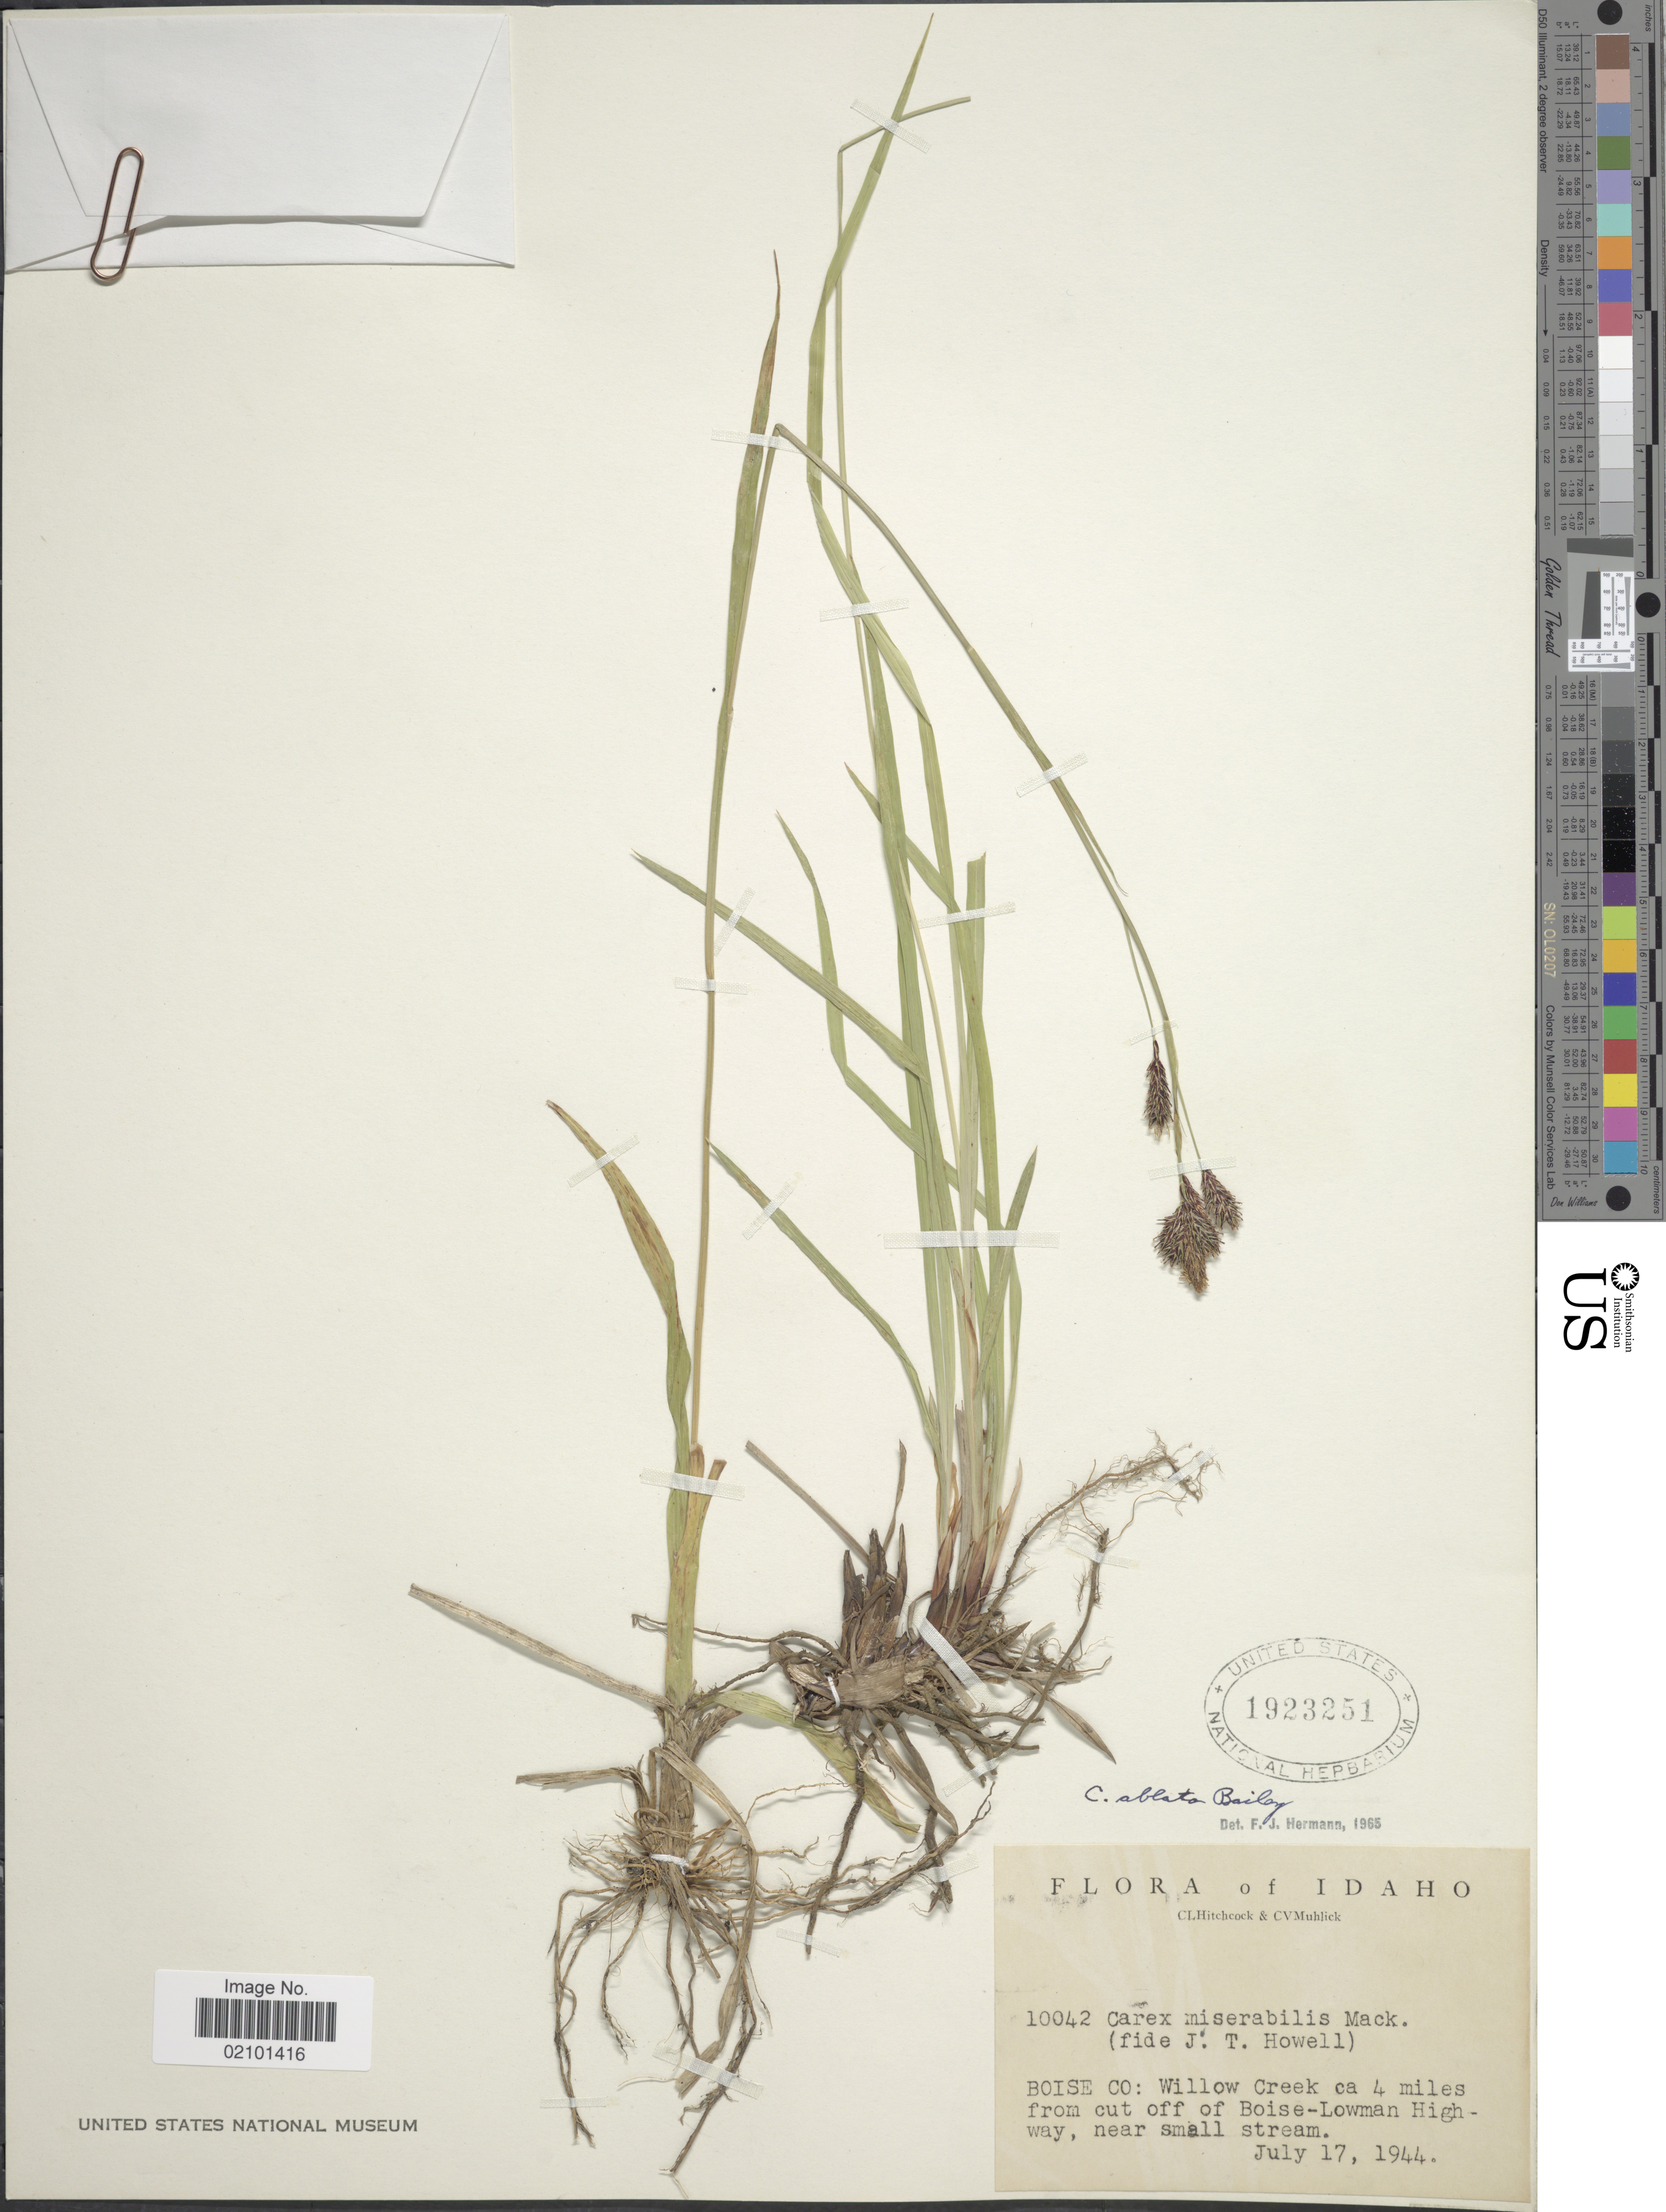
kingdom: Plantae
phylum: Tracheophyta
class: Liliopsida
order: Poales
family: Cyperaceae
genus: Carex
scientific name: Carex ablata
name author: L.H. Bailey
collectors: C. L. Hitchcock & C. V. Muhlick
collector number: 10042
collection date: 1944-07-17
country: United States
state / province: Idaho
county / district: Boise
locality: Willow Creek ca 4 miles from cut off of Boise-Lowman Highway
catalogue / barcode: US 1923251